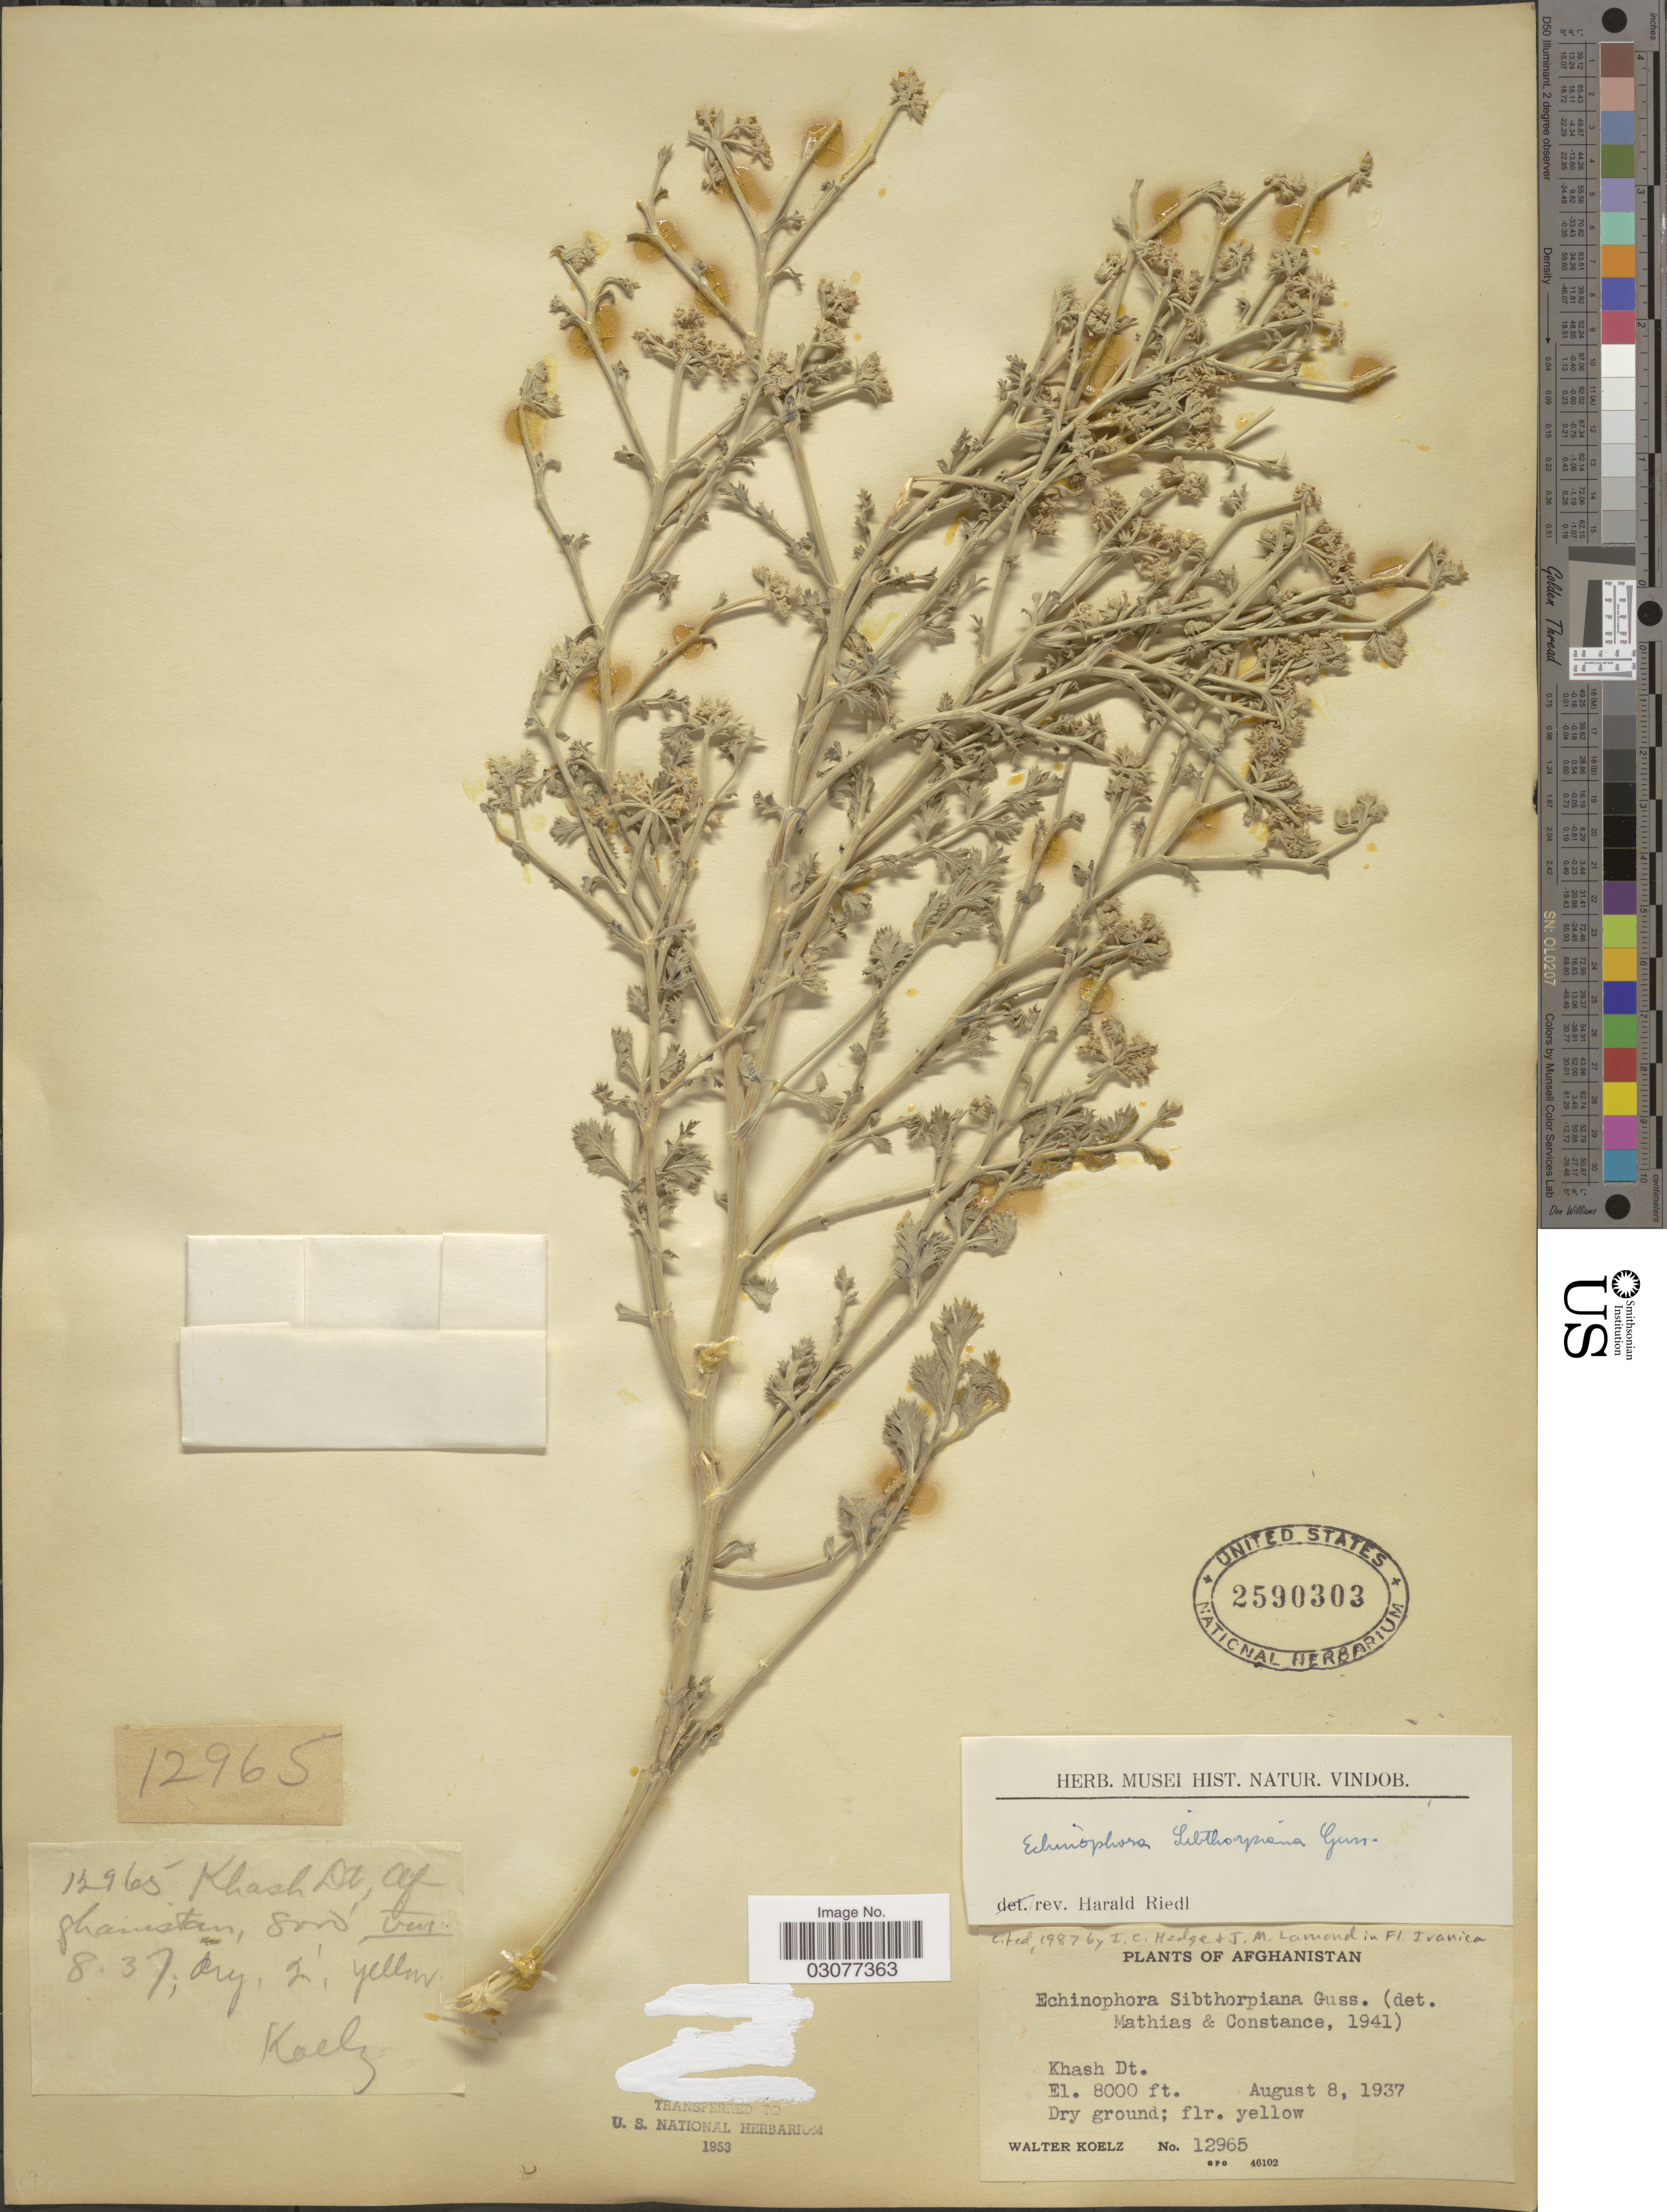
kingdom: Plantae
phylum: Tracheophyta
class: Magnoliopsida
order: Apiales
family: Apiaceae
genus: Echinophora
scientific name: Echinophora sibthorpiana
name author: Guss.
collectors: W. N. Koelz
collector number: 12965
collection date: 1937-08-08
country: Afghanistan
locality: Khash Dt.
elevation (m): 2438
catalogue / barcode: US 2590303